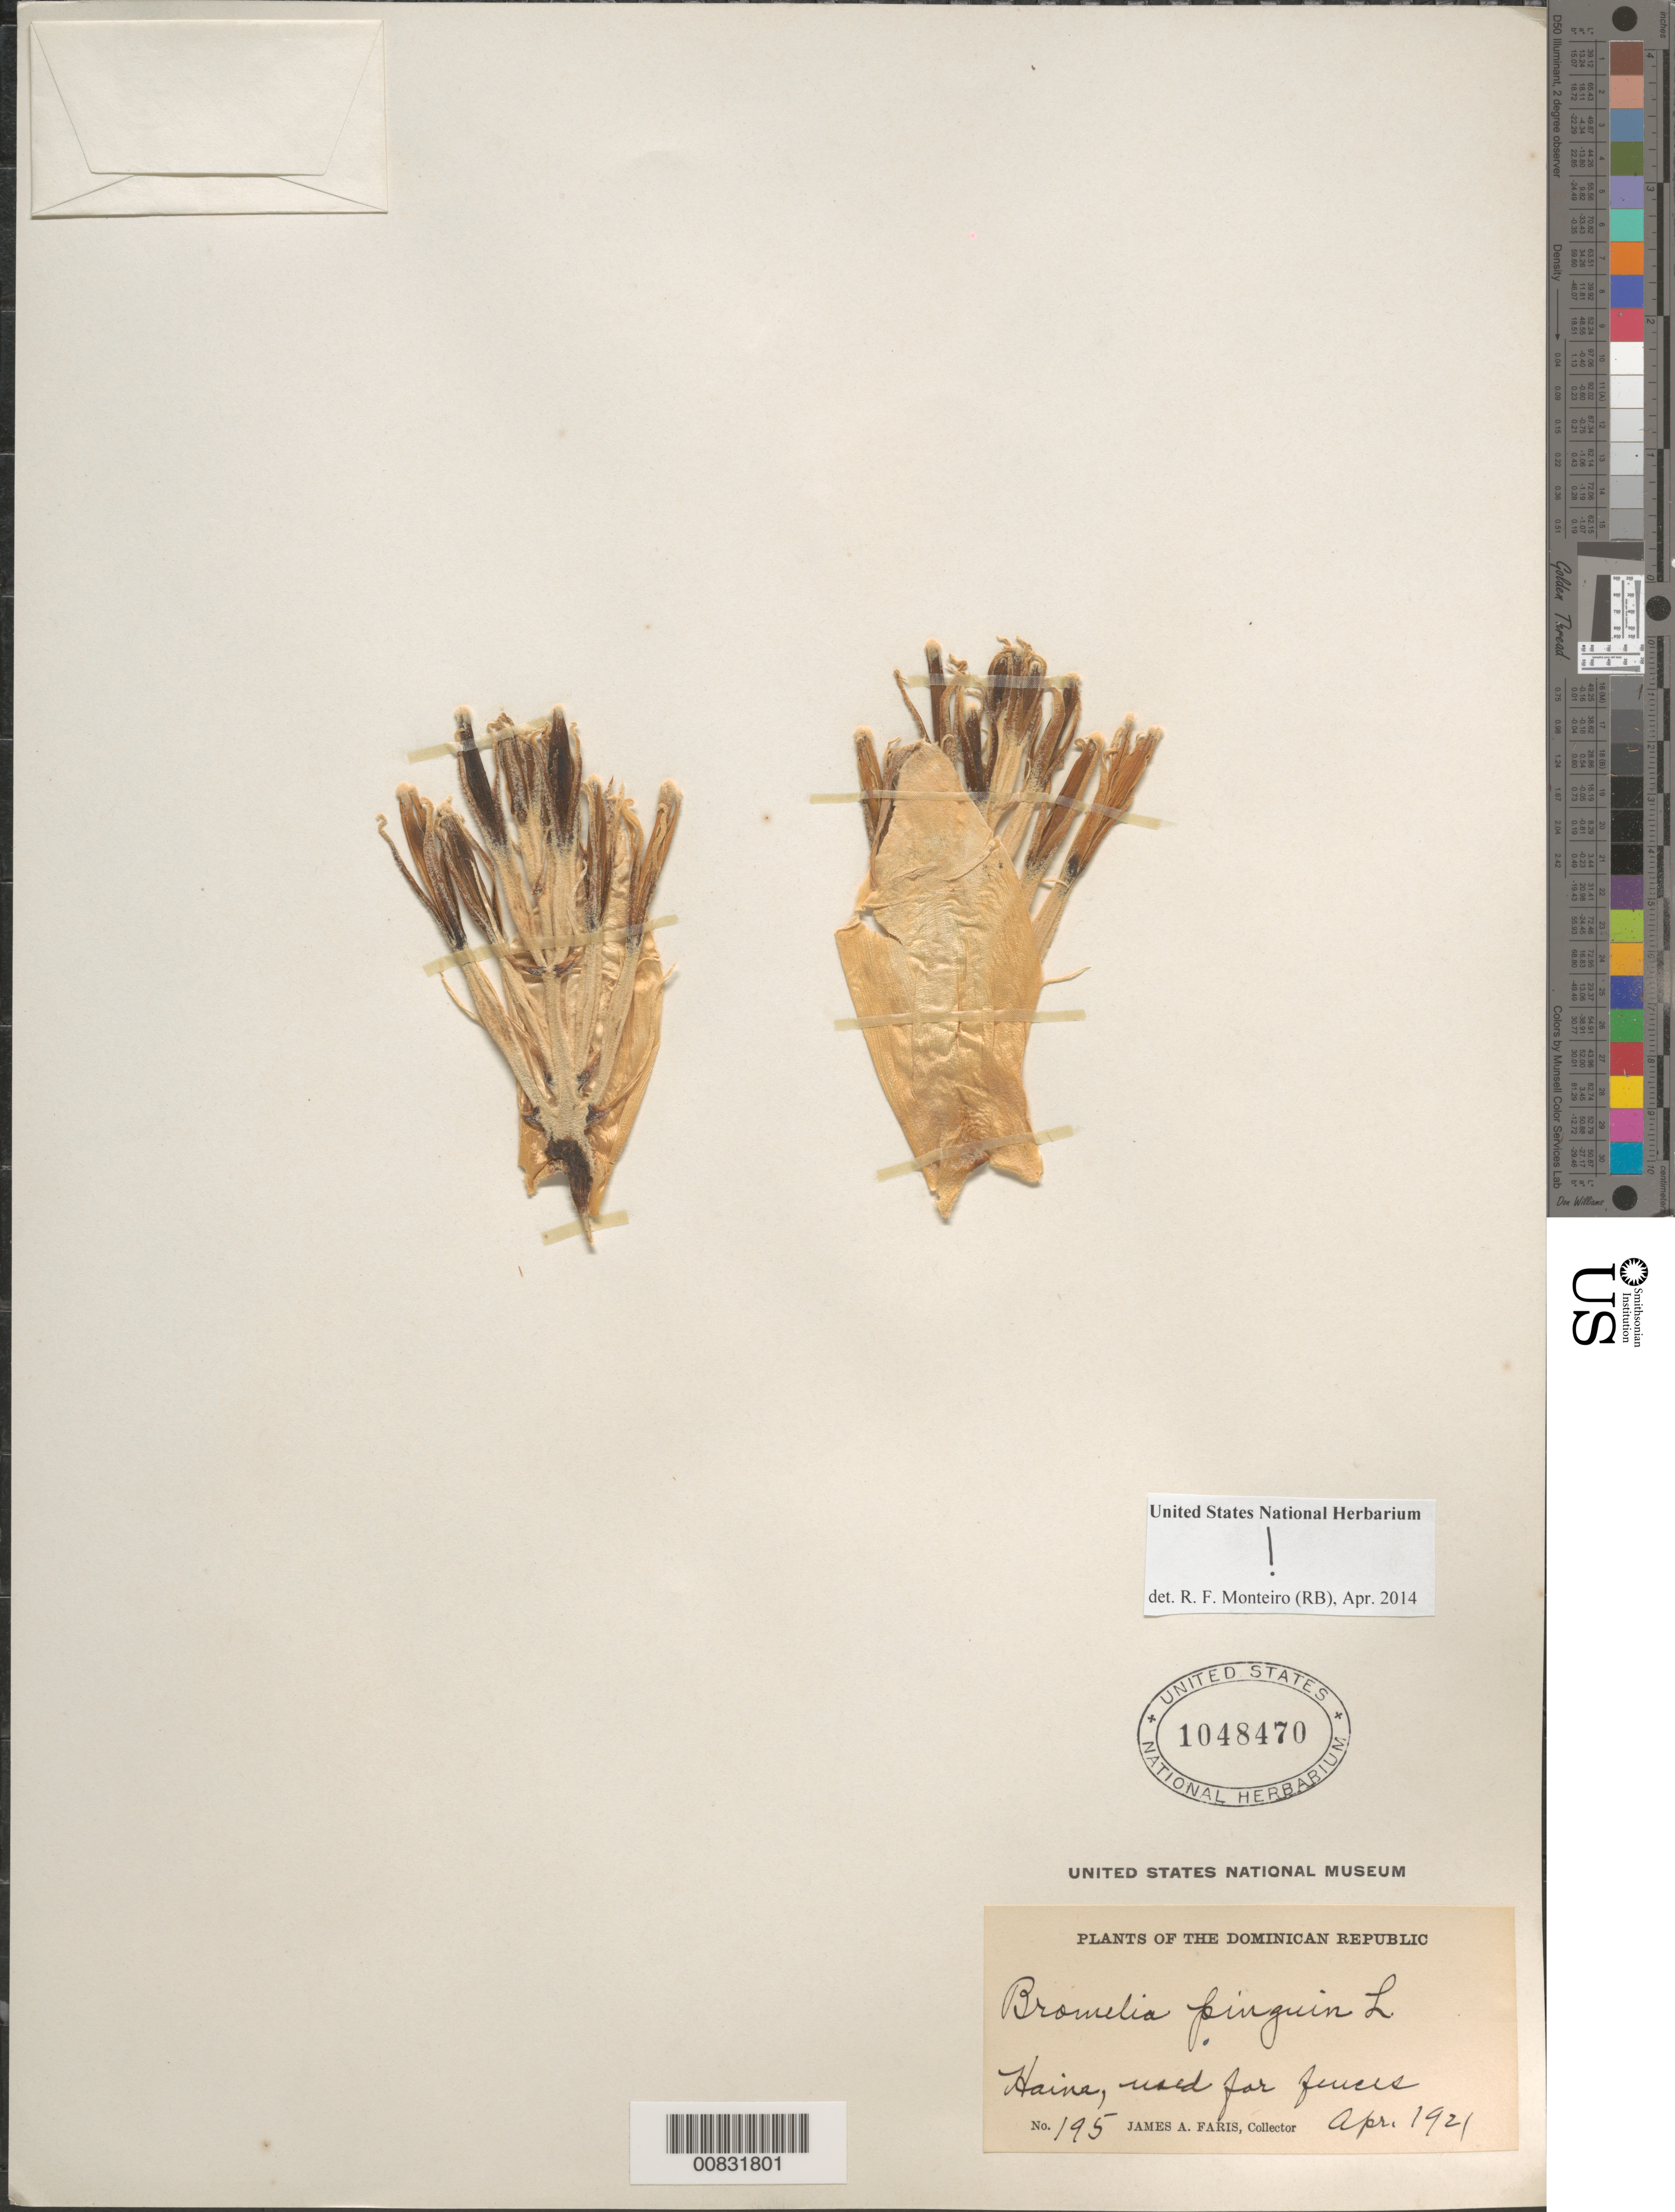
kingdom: Plantae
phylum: Tracheophyta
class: Liliopsida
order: Poales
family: Bromeliaceae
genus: Bromelia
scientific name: Bromelia pinguin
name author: L.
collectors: J. Faris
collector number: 195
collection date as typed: Apr 1921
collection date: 1921-04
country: Dominican Republic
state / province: San Cristóbal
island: Hispaniola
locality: Haina.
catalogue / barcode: US 1048470